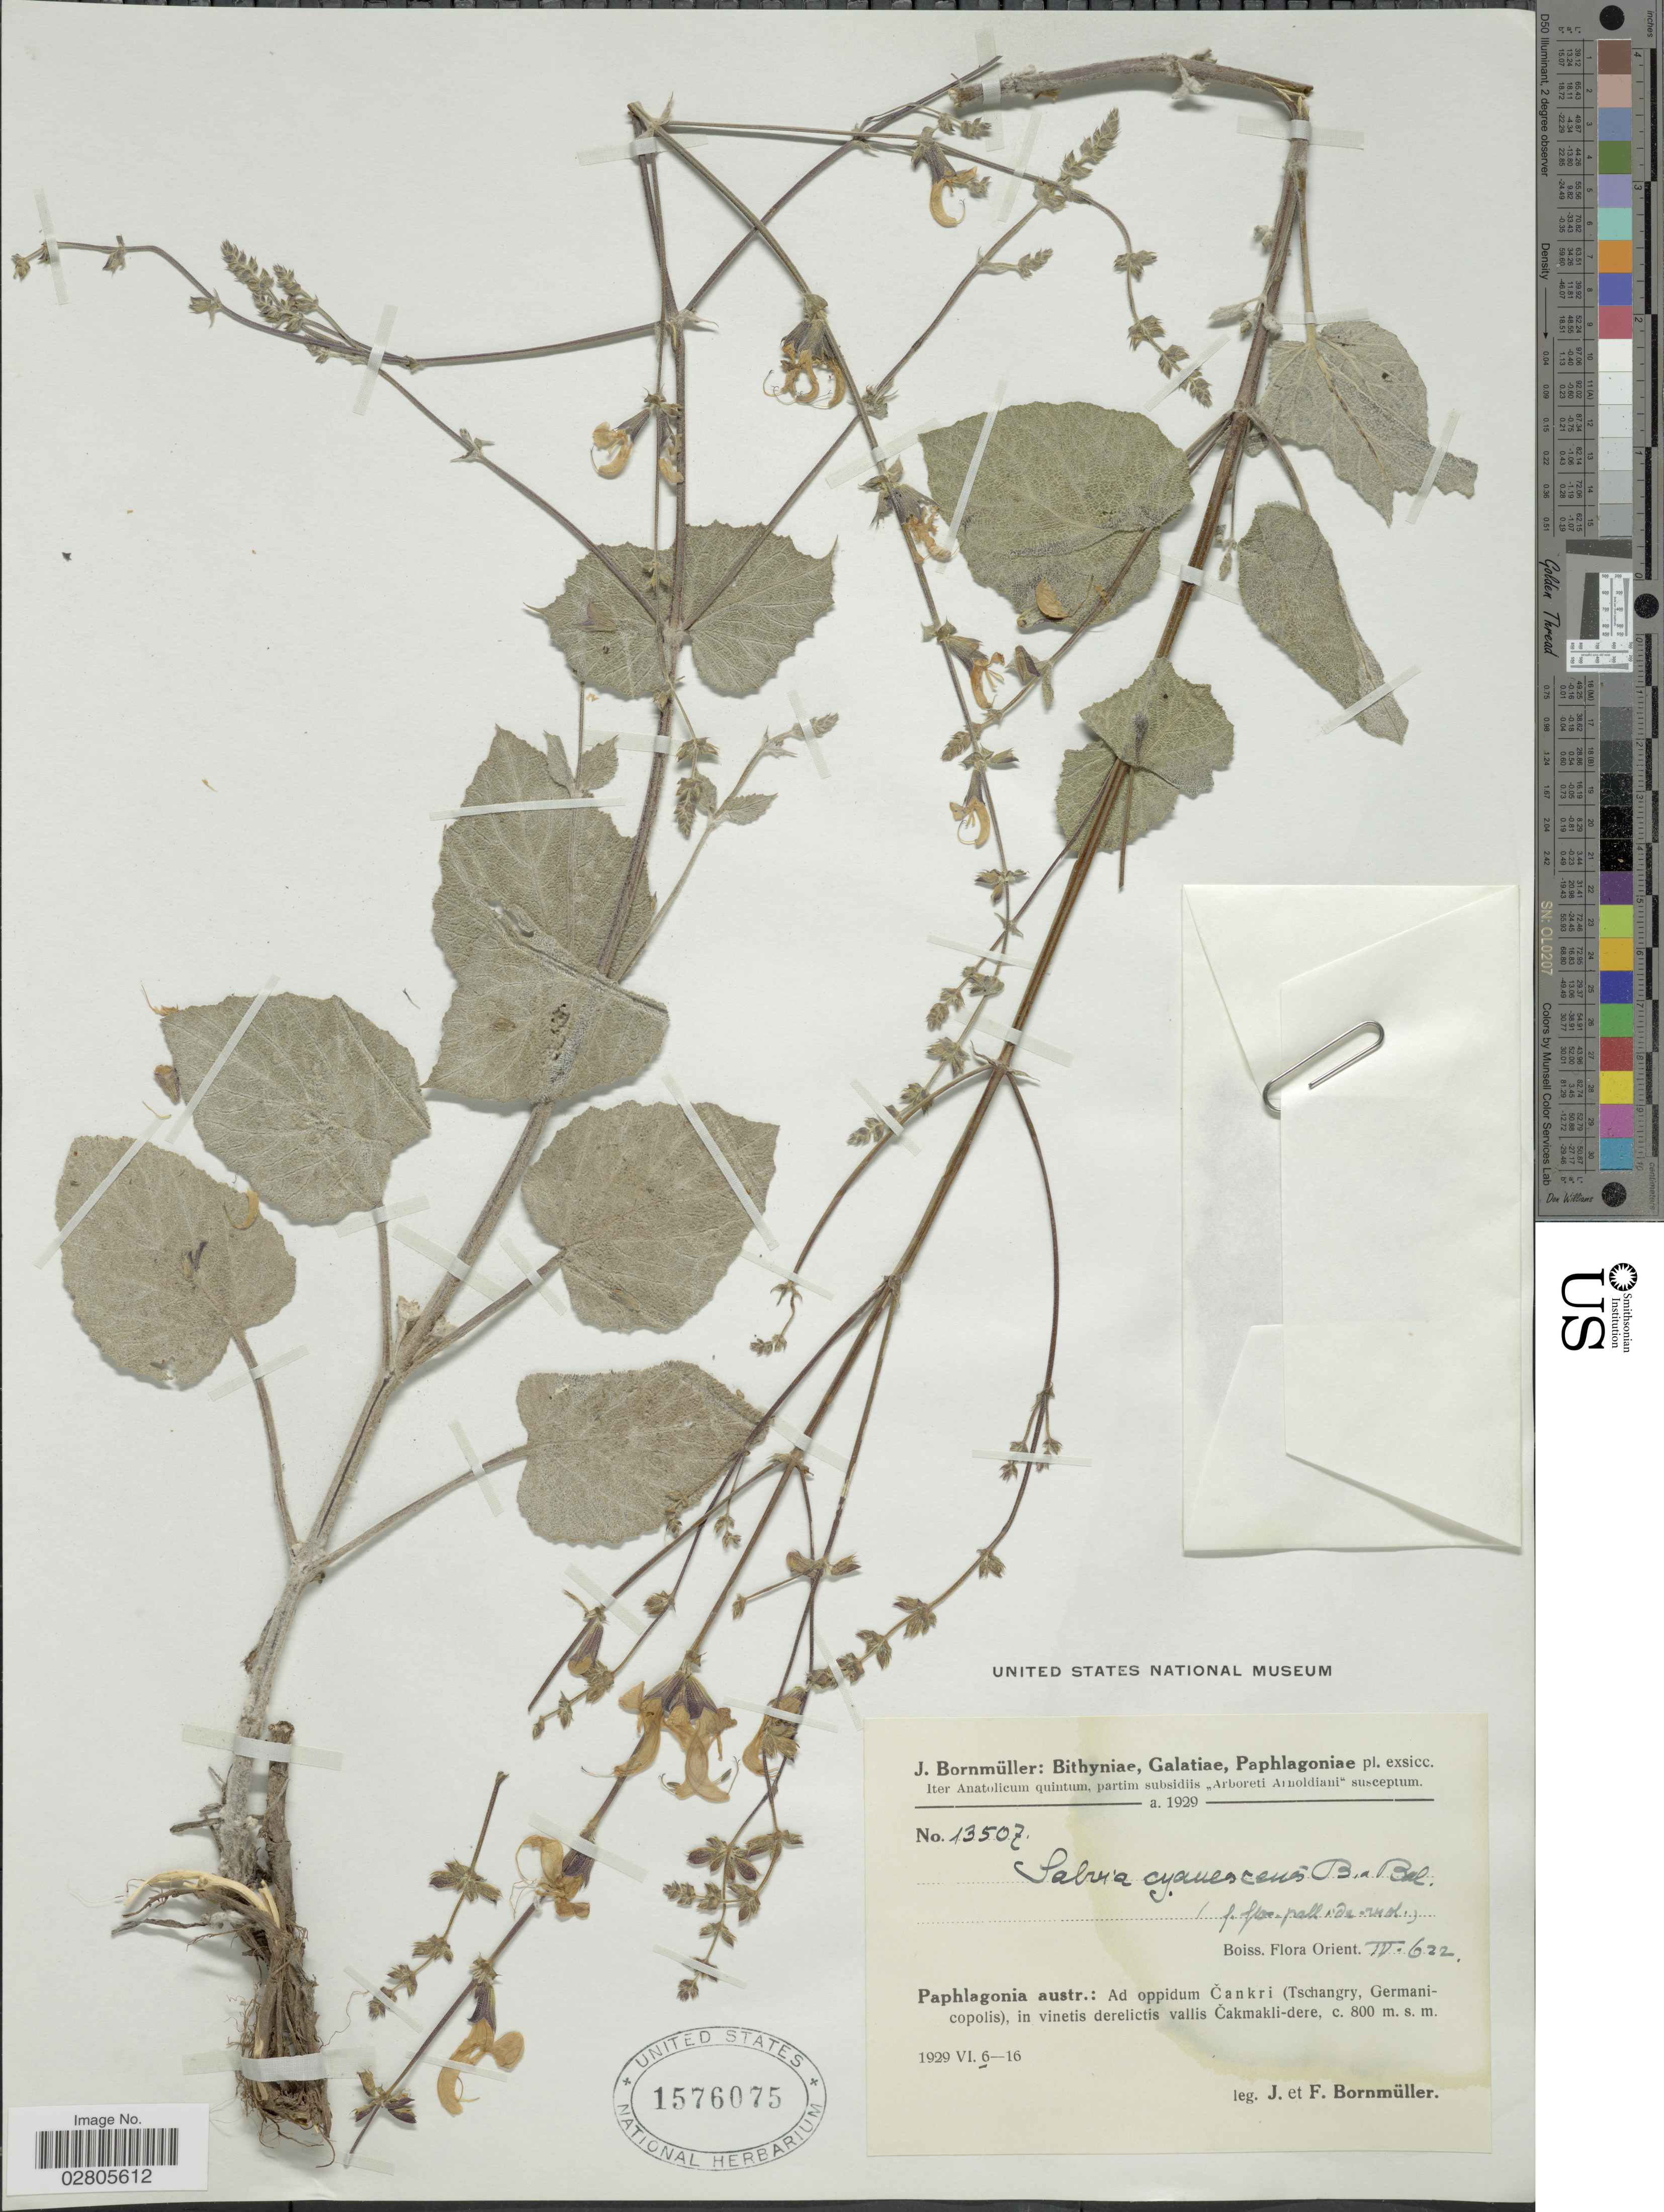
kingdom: Plantae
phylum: Tracheophyta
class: Magnoliopsida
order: Lamiales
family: Lamiaceae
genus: Salvia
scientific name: Salvia cyanescens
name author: Boiss. & Balansa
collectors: J. Bornmüller & F. Bornmüller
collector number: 13507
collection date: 1929-06-06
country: Turkey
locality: Paphlagonia austr.: Ad oppidum Cankri (Tschangry, Germani-copolis), in vinetis derelictis vallis Cakmakli-dere.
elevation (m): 800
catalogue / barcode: US 1576075